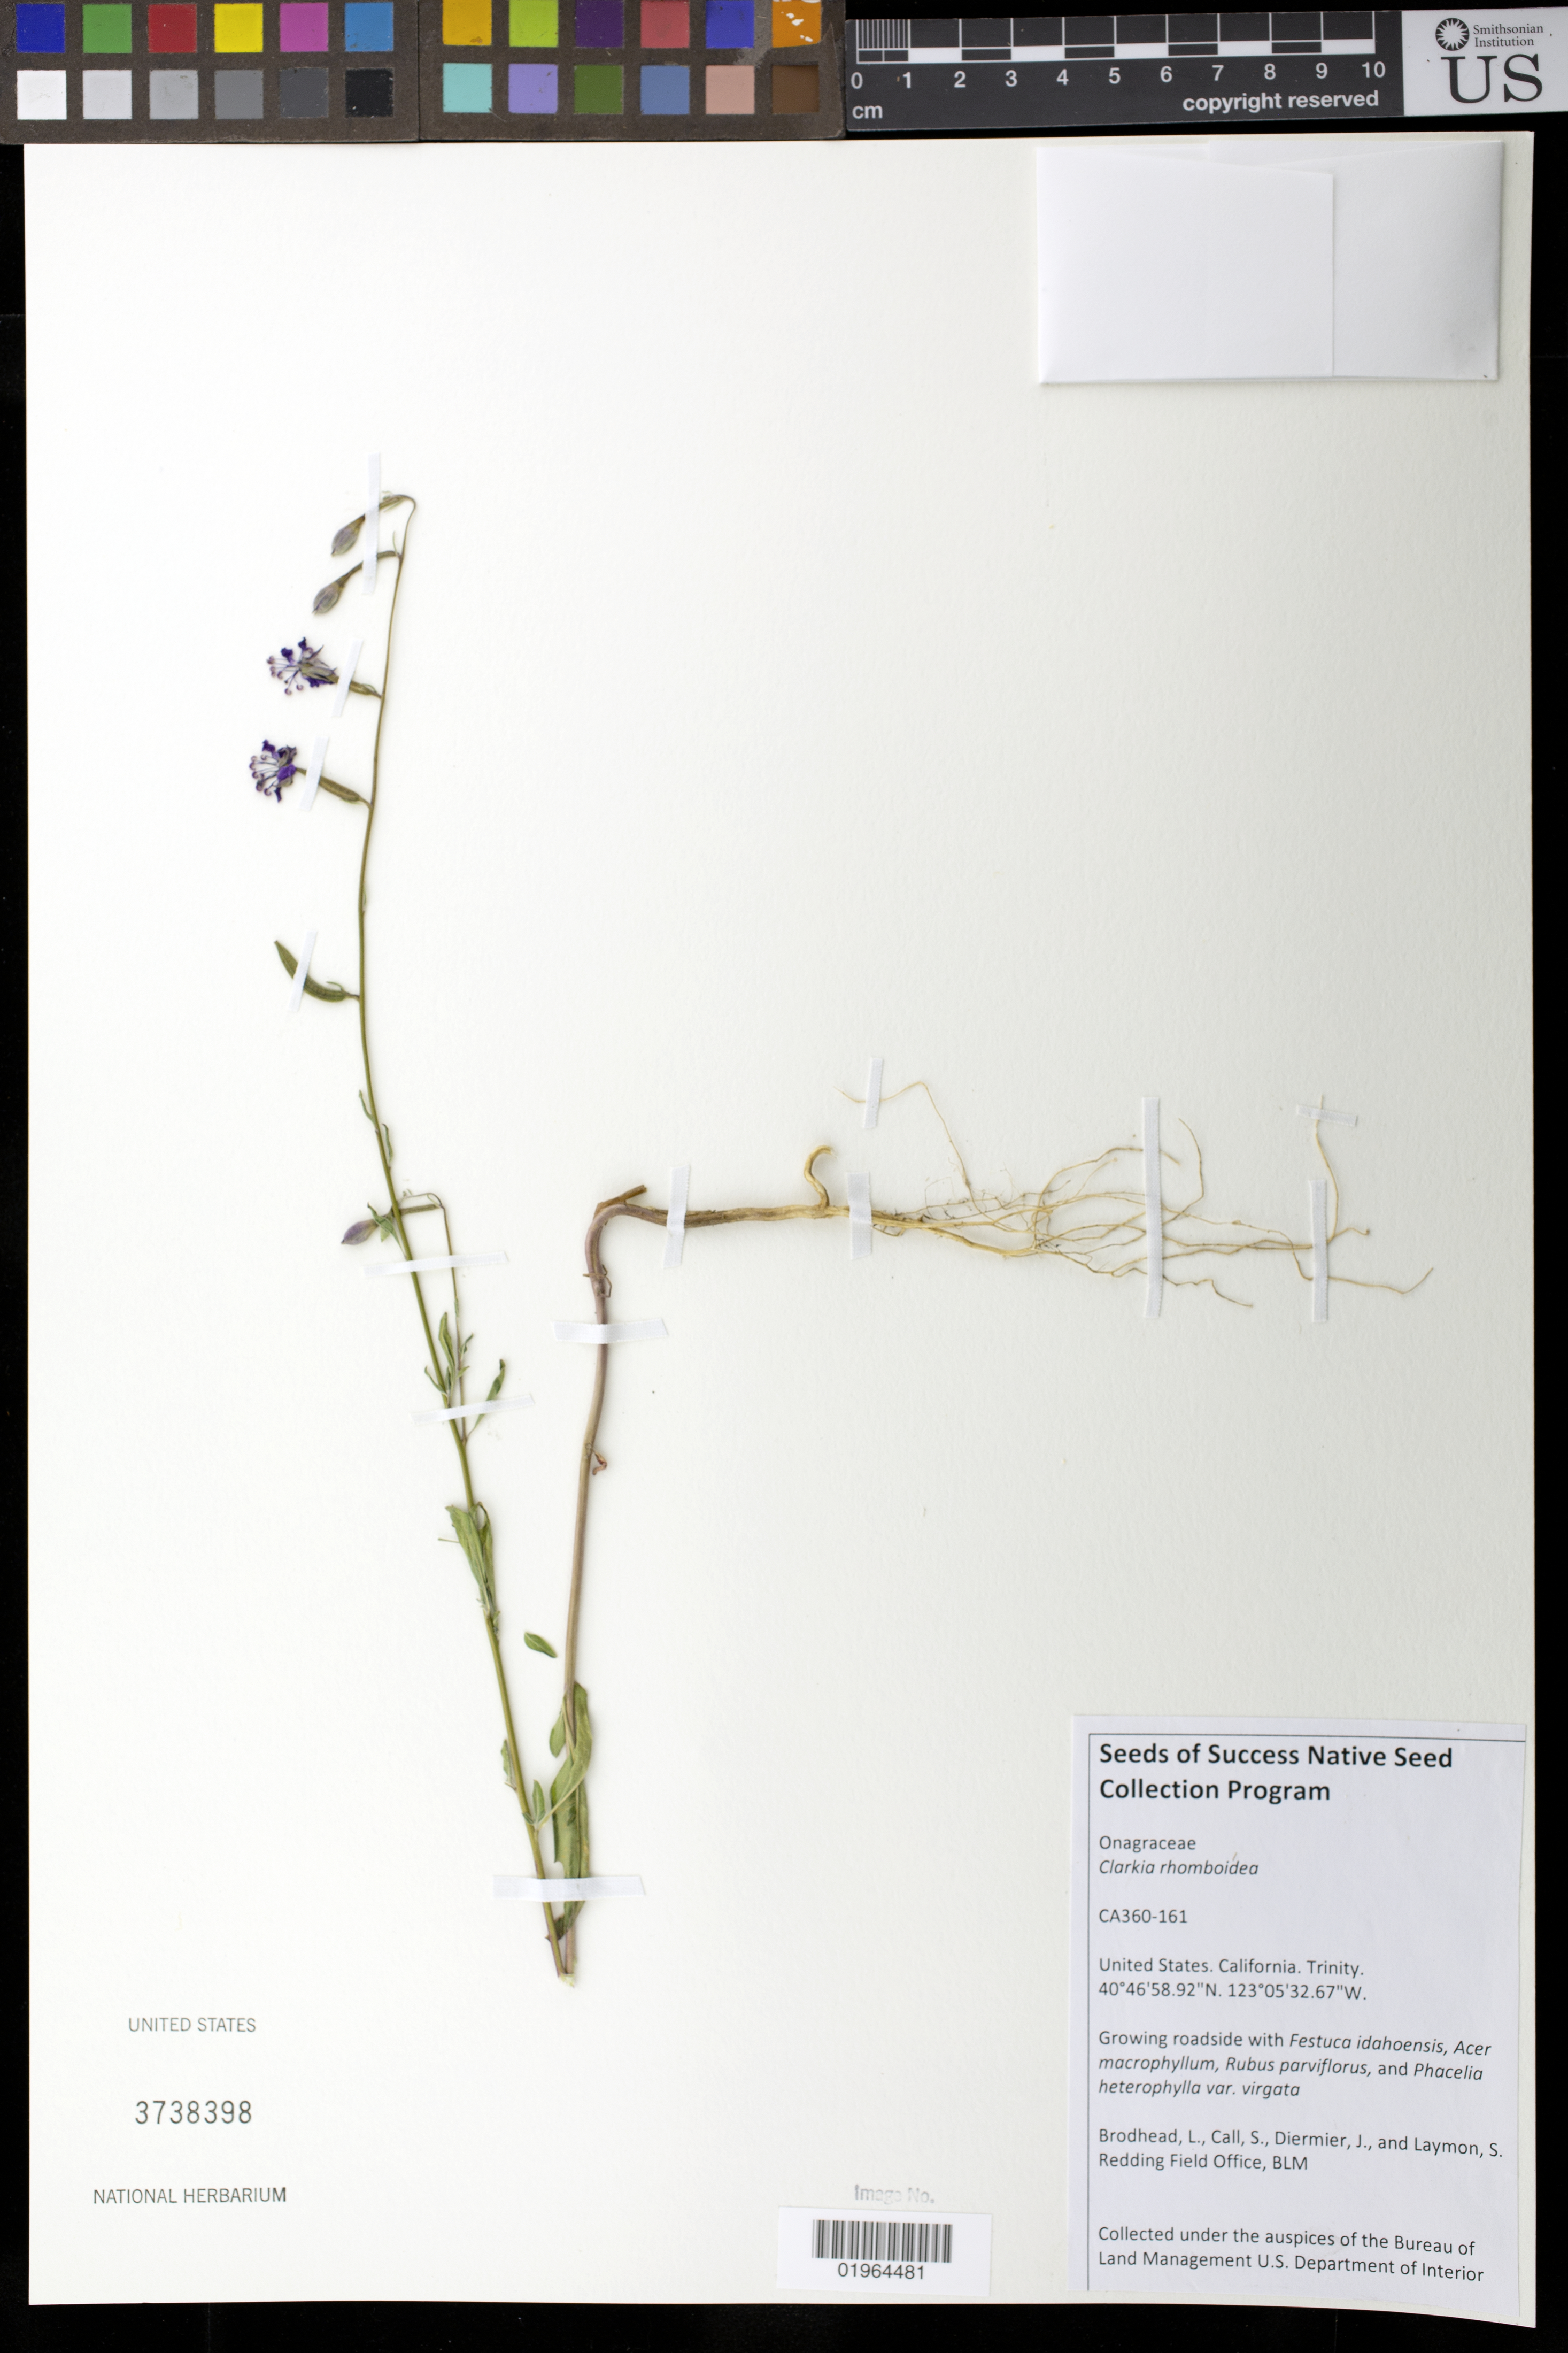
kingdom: Plantae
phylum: Tracheophyta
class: Magnoliopsida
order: Myrtales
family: Onagraceae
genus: Clarkia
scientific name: Clarkia rhomboidea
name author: Douglas ex Hook.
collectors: L. Brodhead, S. Call, J. Diermier & S. Laymon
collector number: CA360-161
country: United States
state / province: California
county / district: Trinity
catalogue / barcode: US 3738398